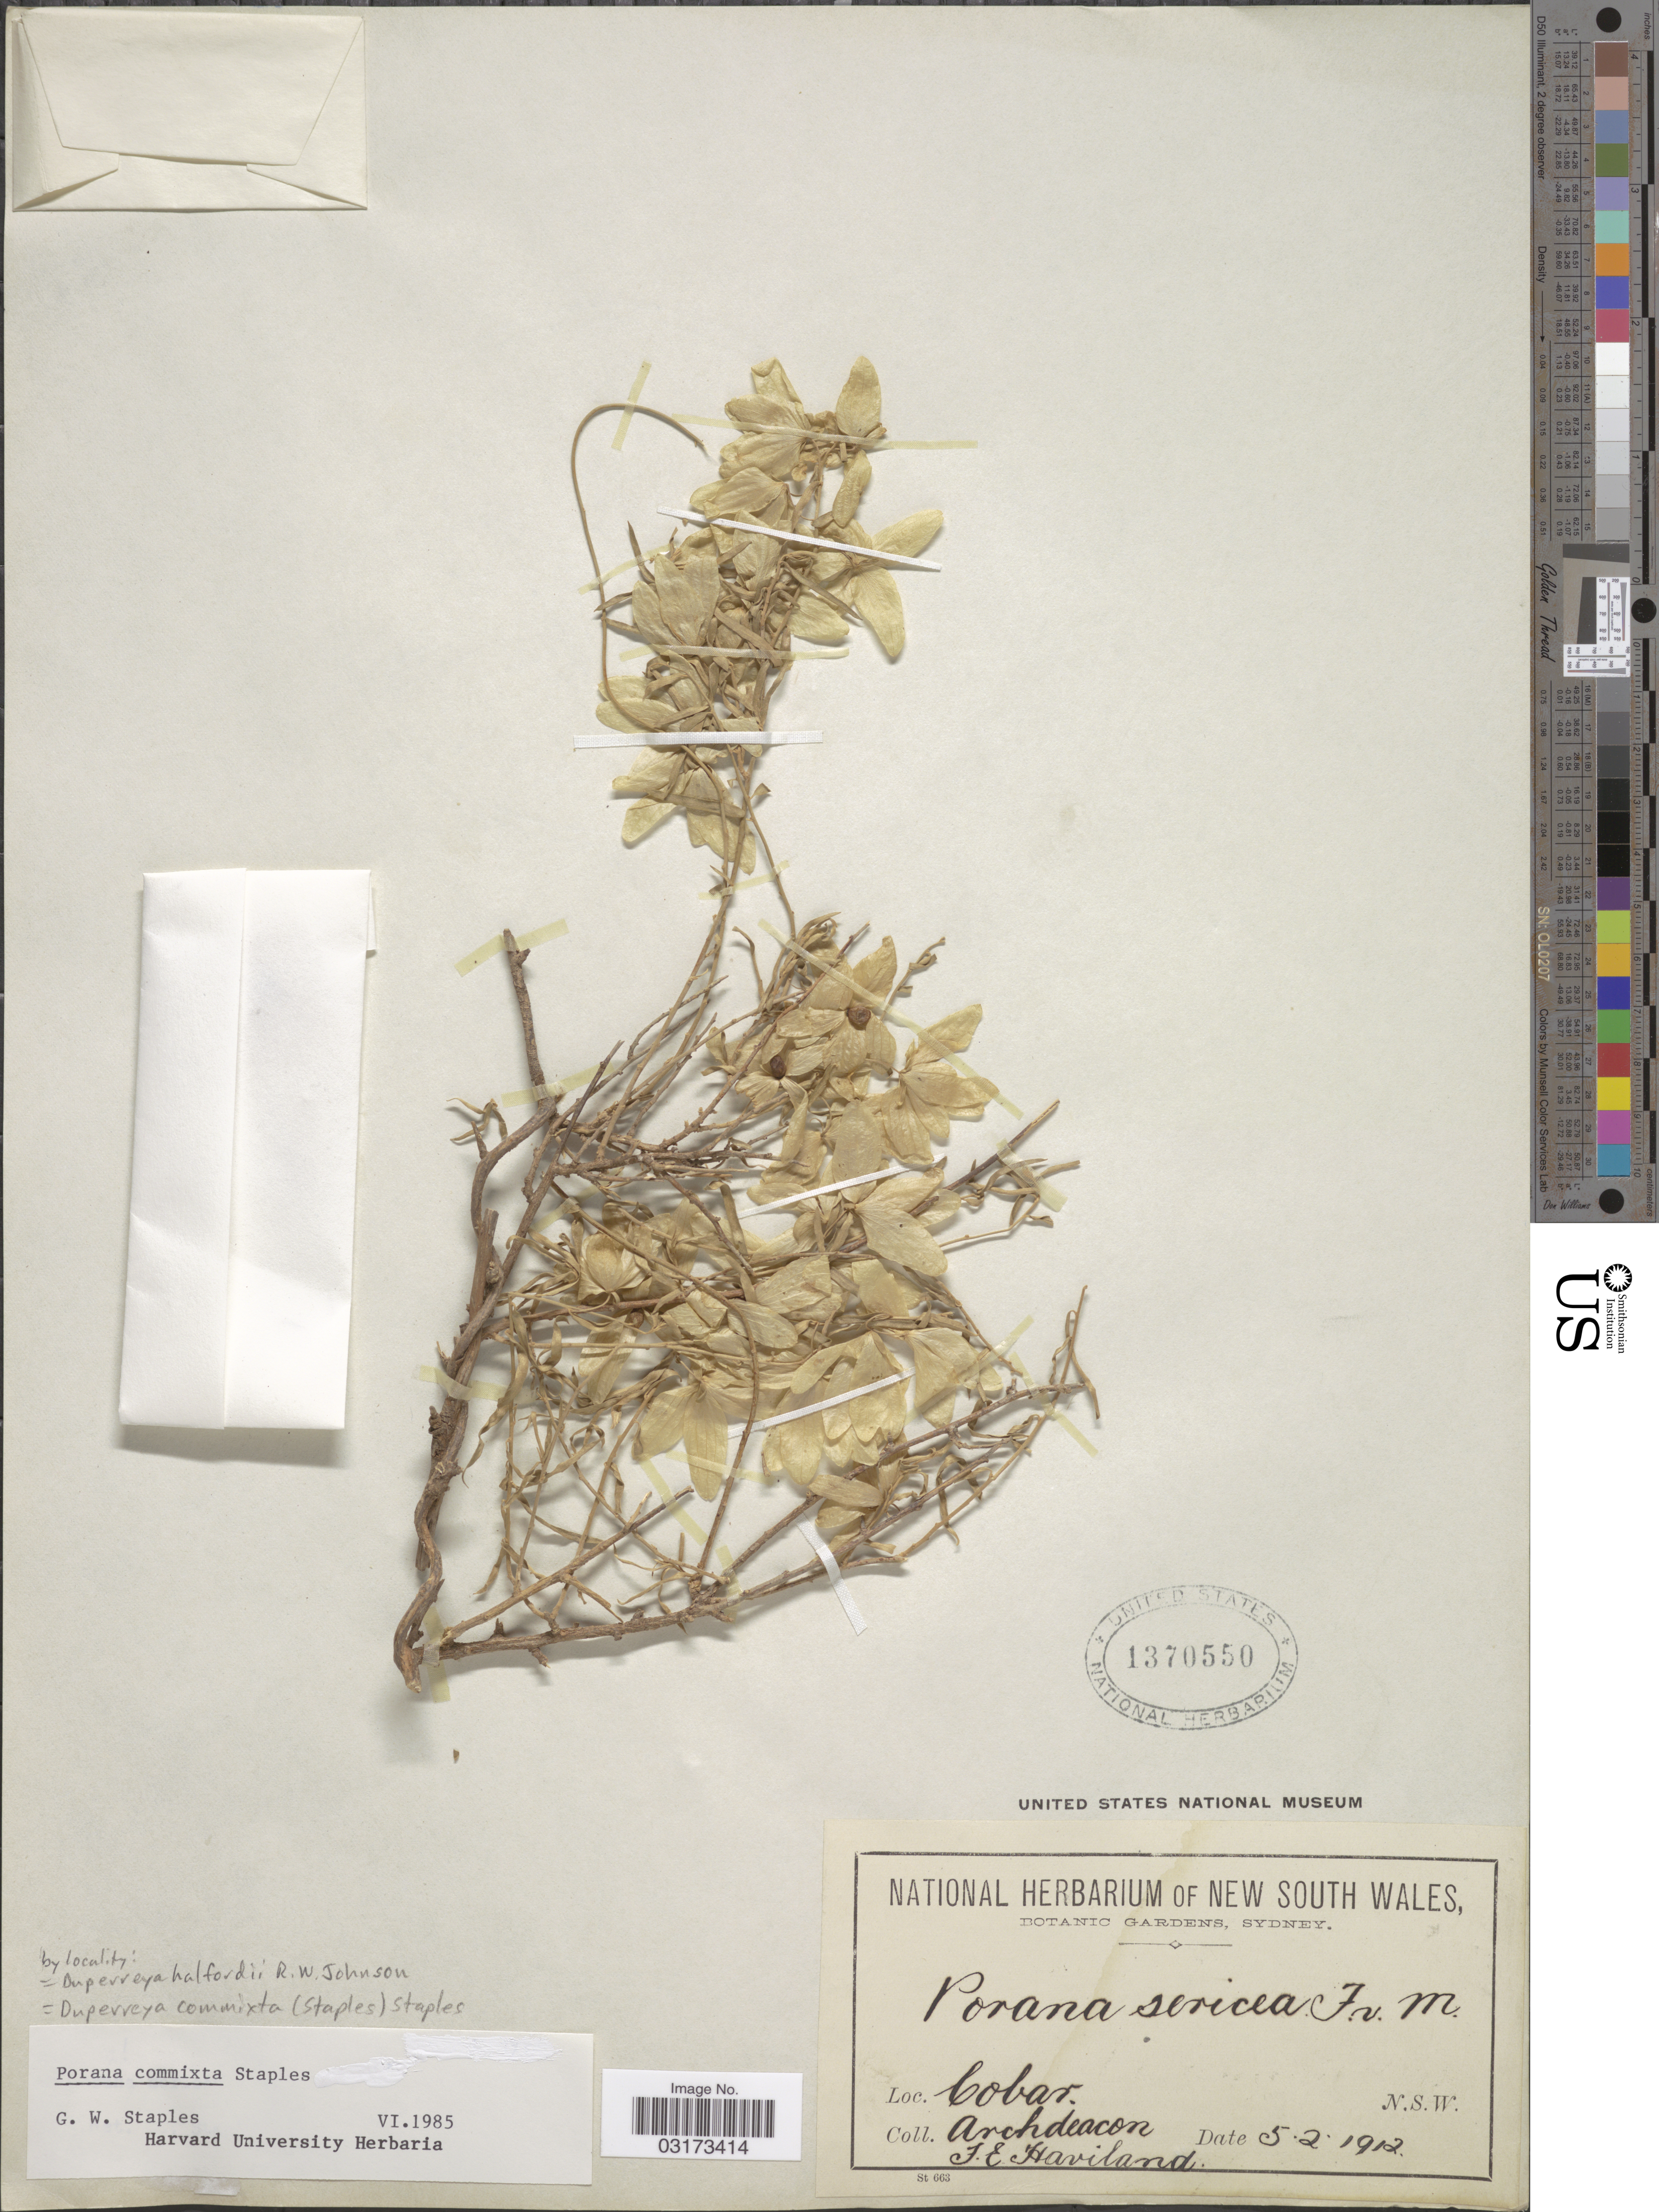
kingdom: Plantae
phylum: Tracheophyta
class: Magnoliopsida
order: Solanales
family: Convolvulaceae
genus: Duperreya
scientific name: Duperreya halfordii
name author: R.W. Johnson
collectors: F. Haviland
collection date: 1912-02-05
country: Australia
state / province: New South Wales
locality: Cobas. Archdeacon. [unsure placement]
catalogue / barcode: US 1370550